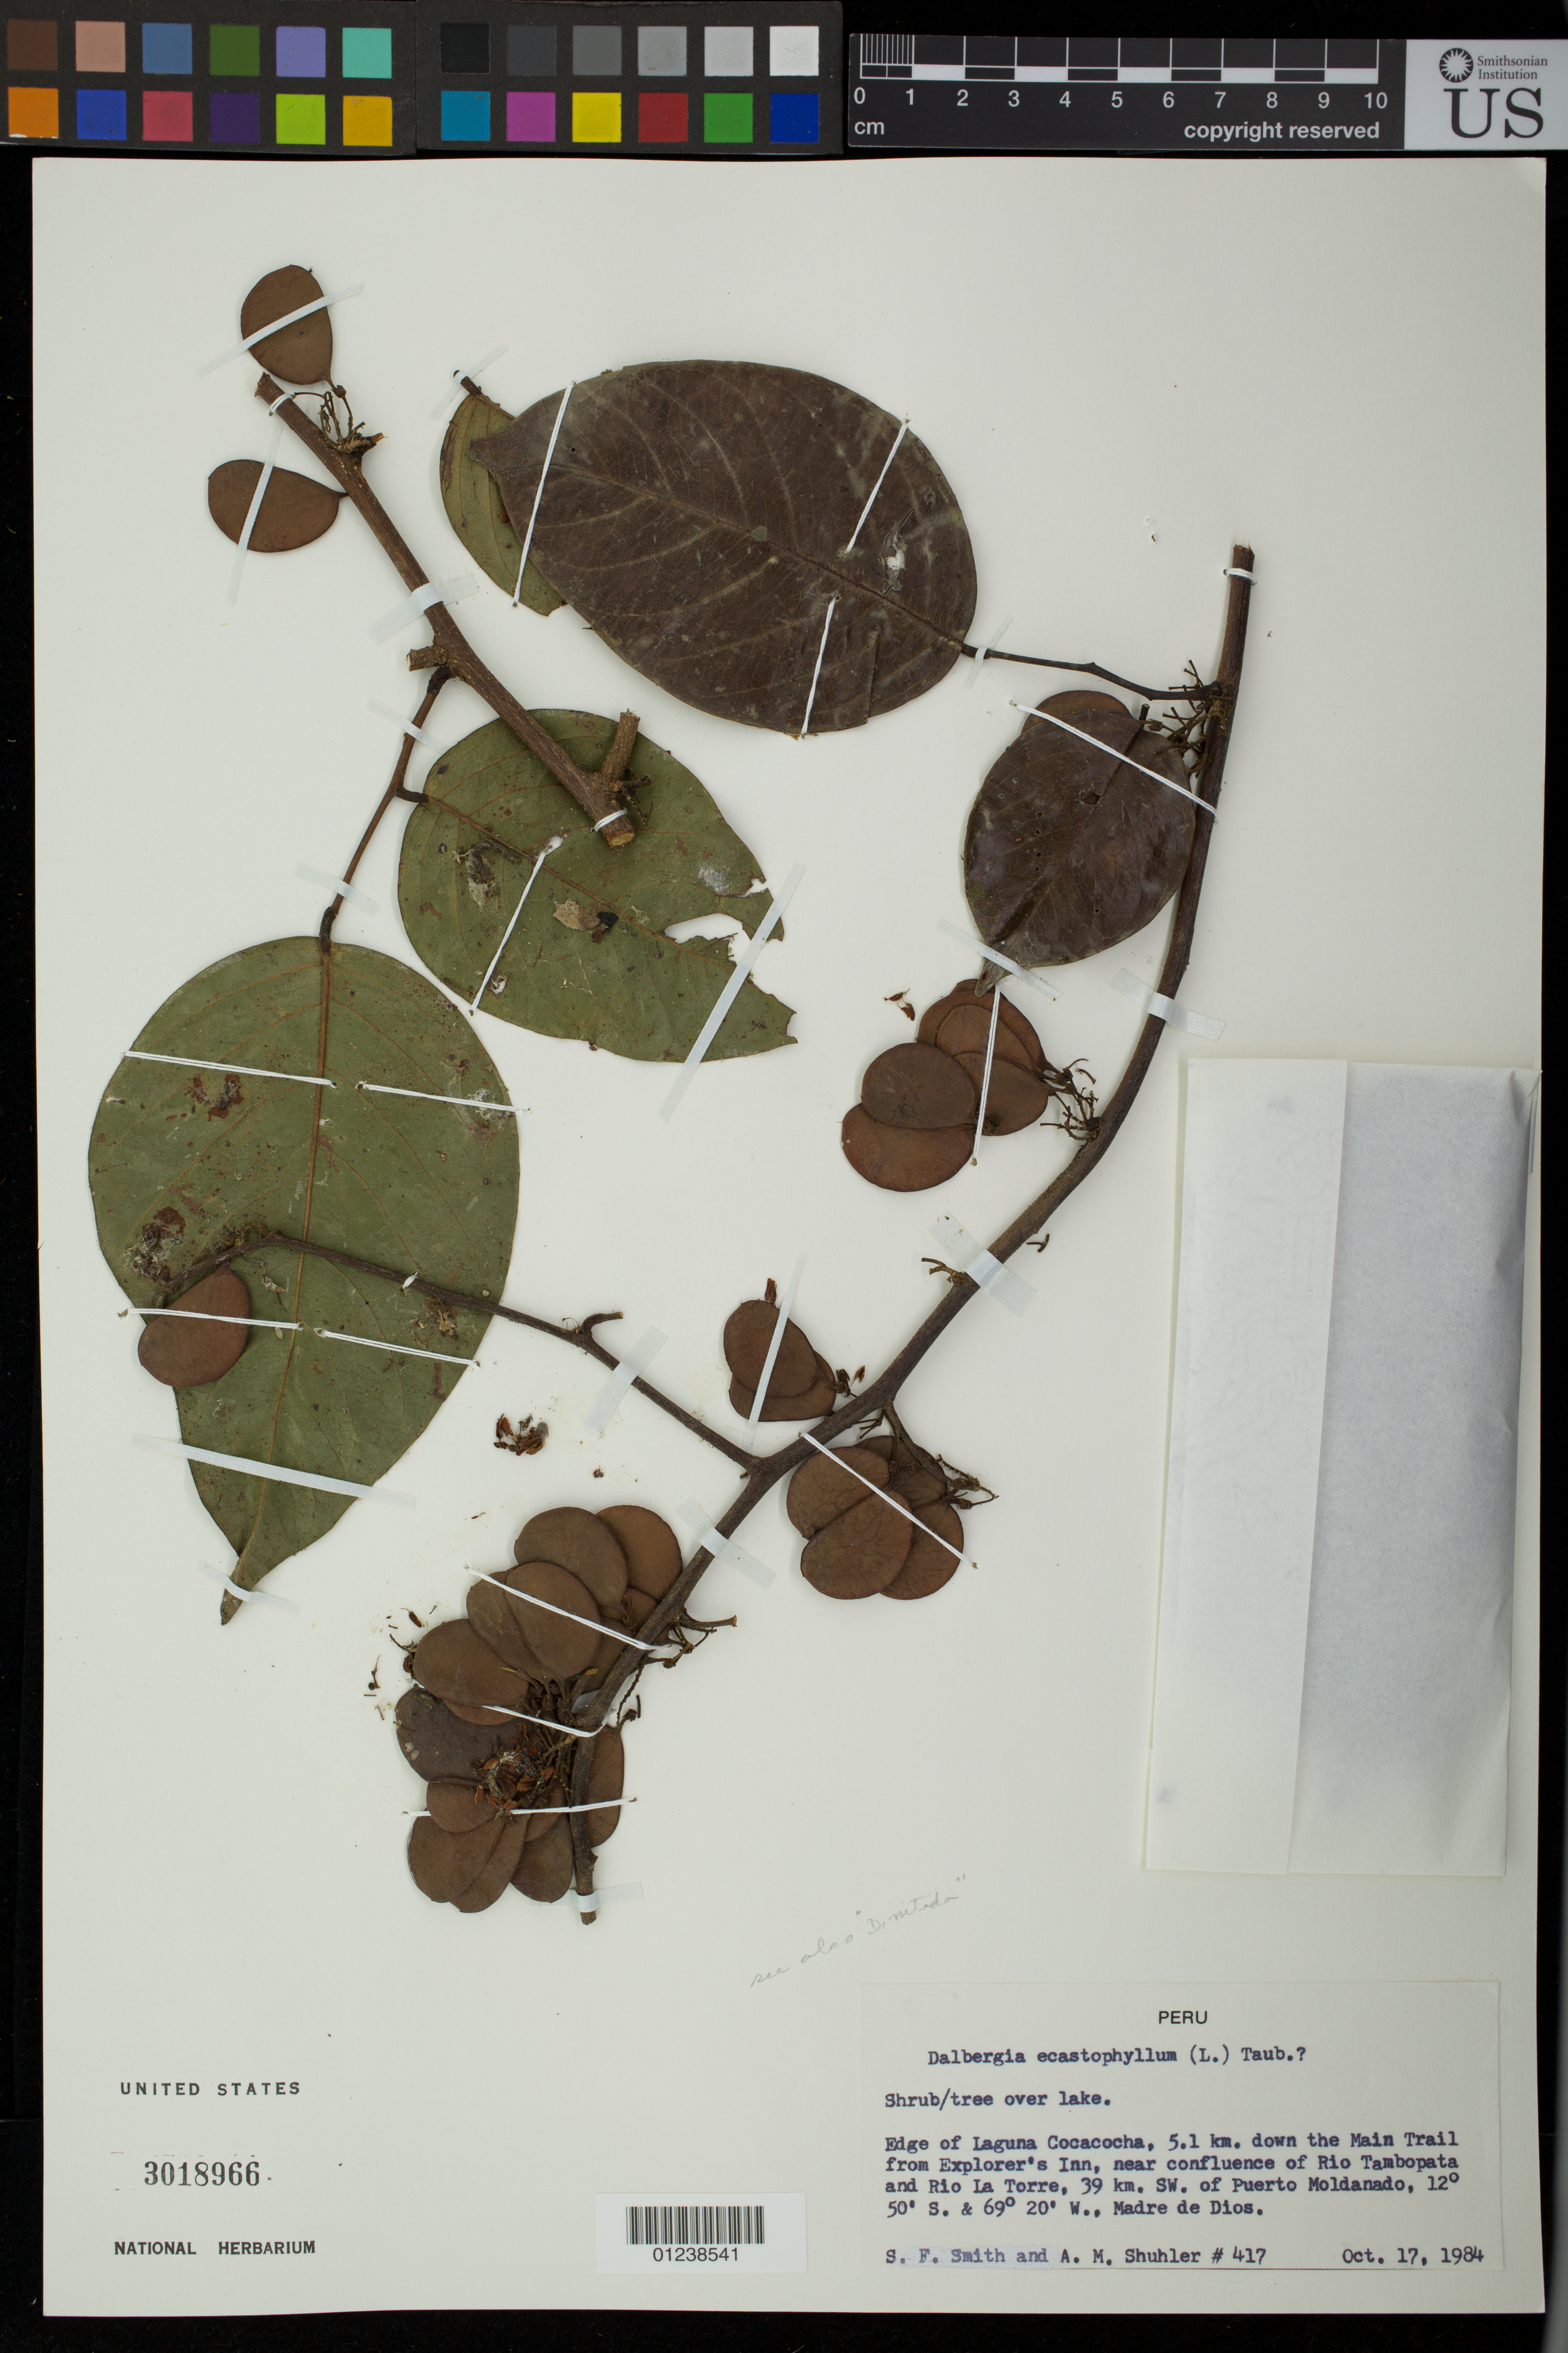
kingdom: Plantae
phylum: Tracheophyta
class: Magnoliopsida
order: Fabales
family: Fabaceae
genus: Dalbergia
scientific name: Dalbergia sp.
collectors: S.F. Smith & A. Shuhler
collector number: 417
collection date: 1984-10-17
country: Peru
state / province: Madre de Dios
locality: Tambopata. Edge of Laguna Cocacocha, 5.1 km sown the Mail Trail from Explorer's Inn, near confluence of Rio Tambopata and Rio La Torre, 39 km. SW of Puerto Moldando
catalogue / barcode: US 3018966